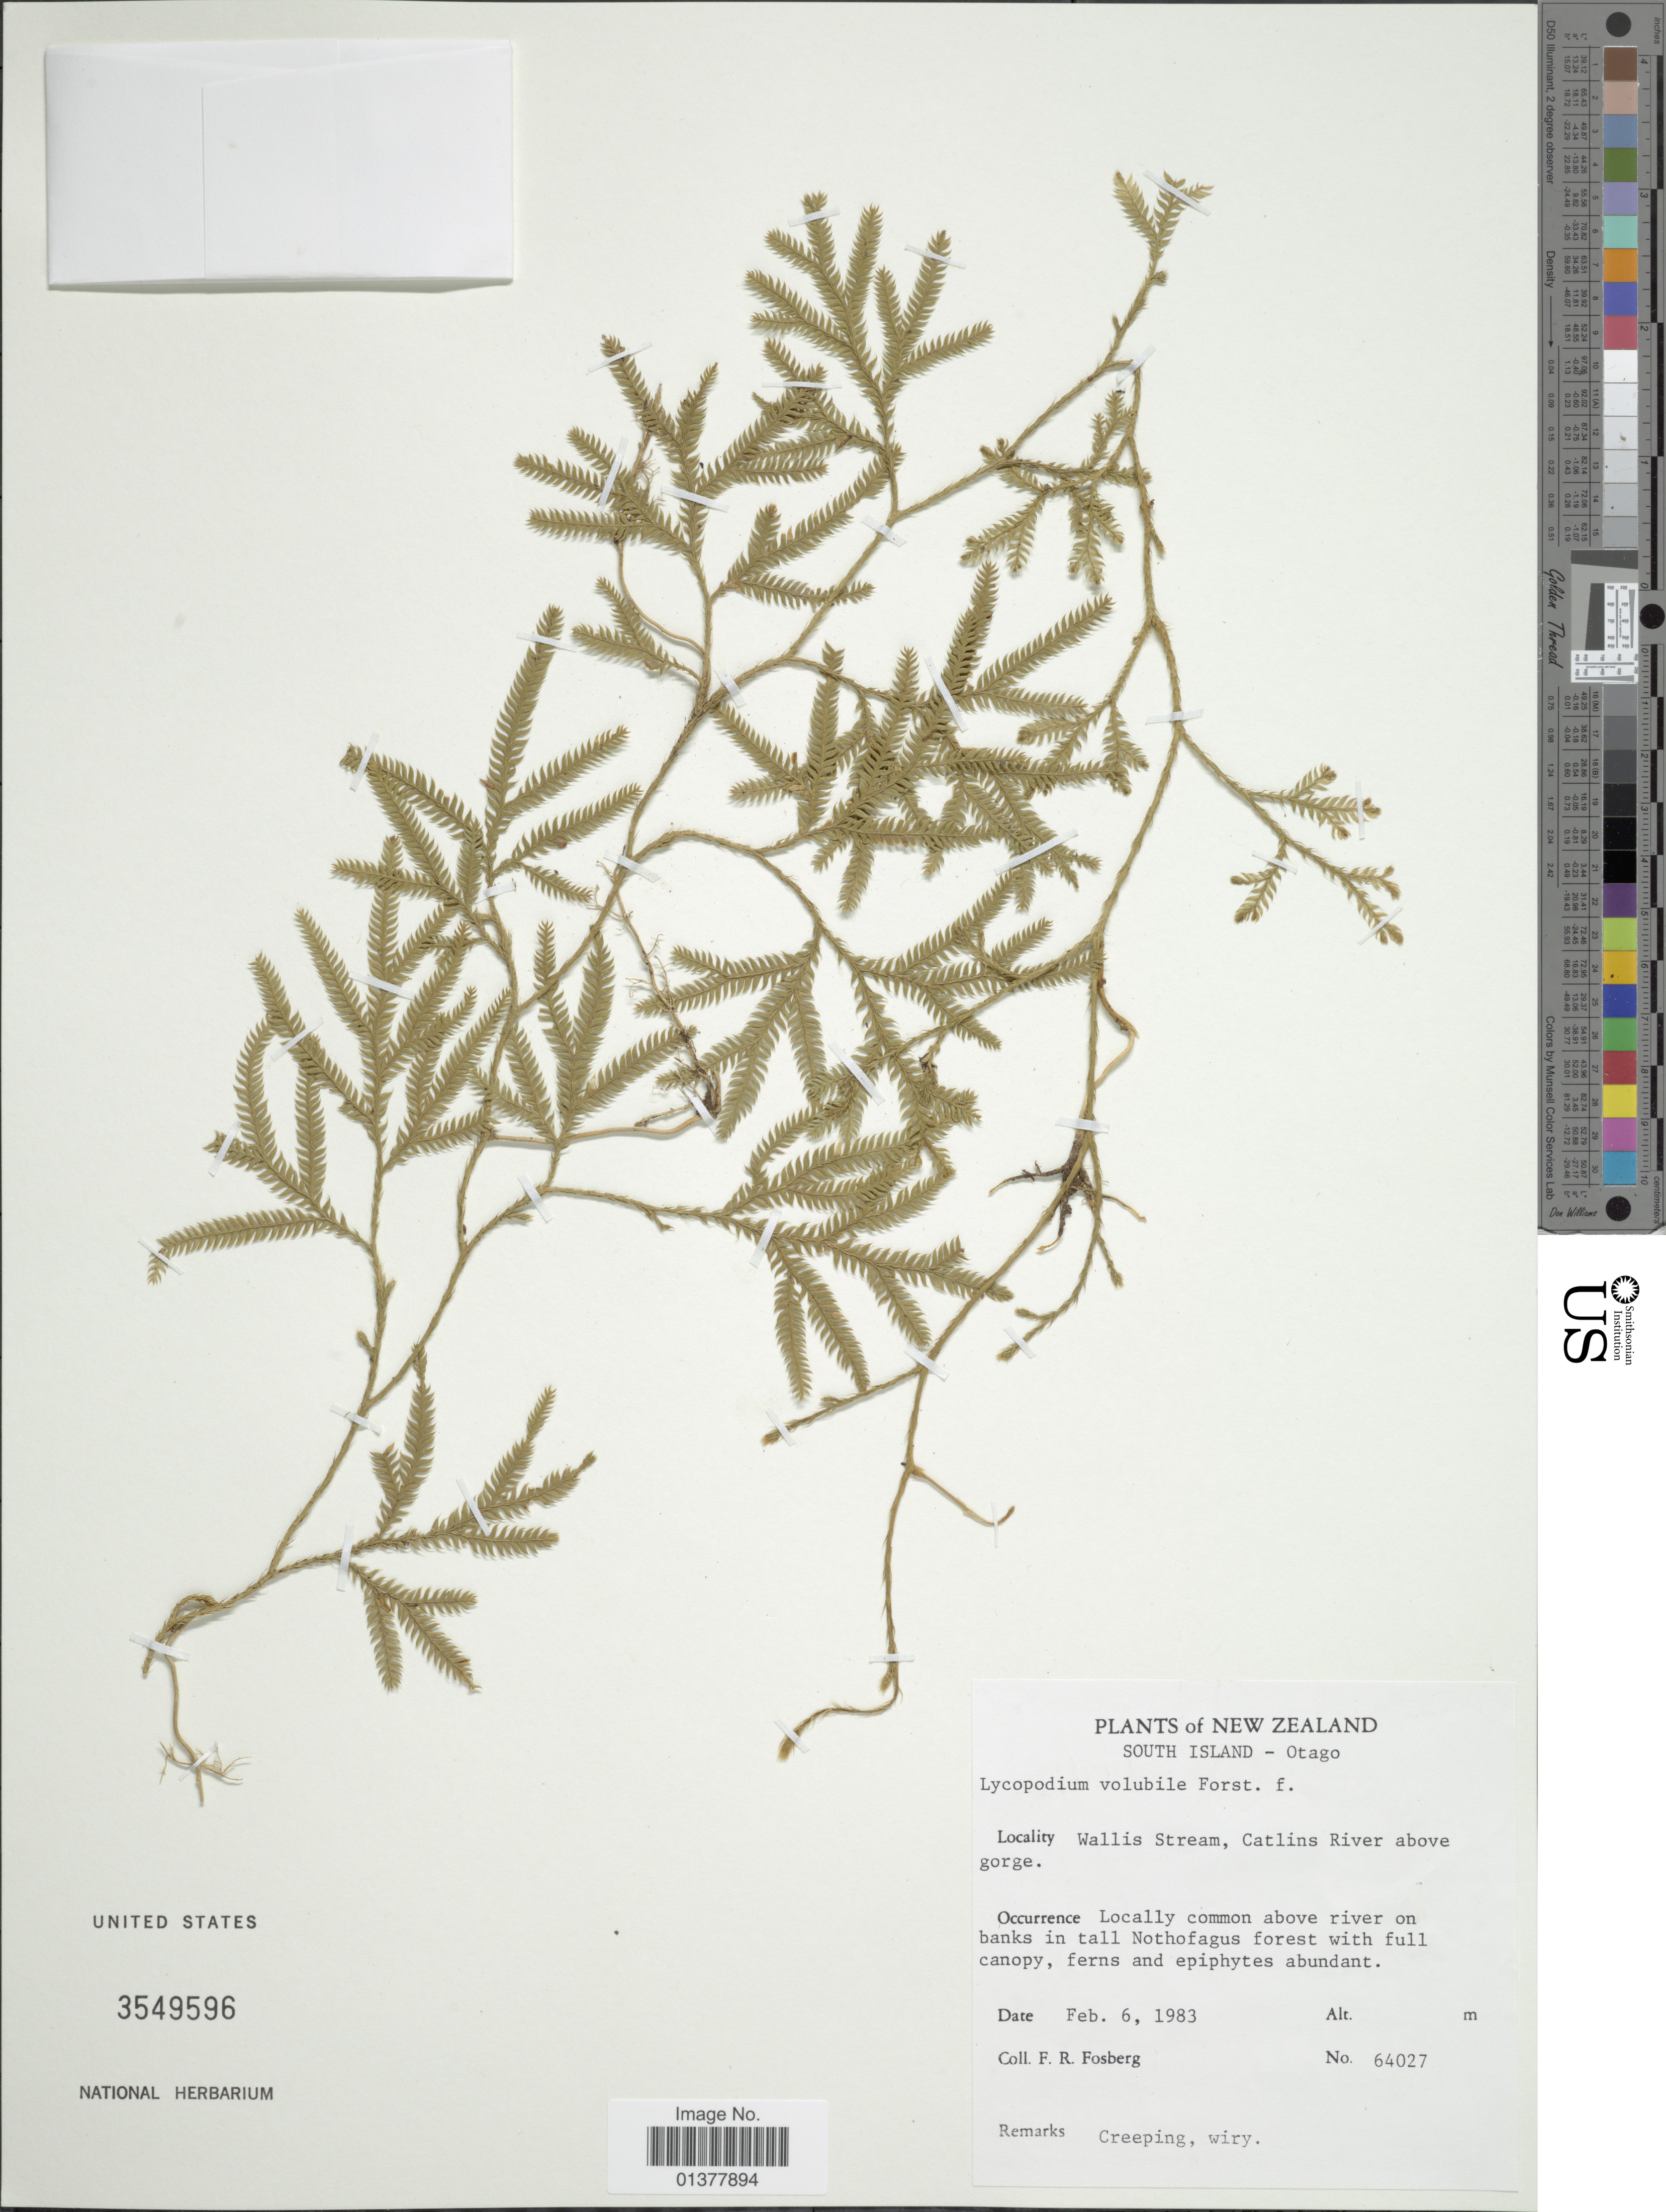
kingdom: Plantae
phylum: Tracheophyta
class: Lycopodiopsida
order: Lycopodiales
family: Lycopodiaceae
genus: Pseudodiphasium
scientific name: Pseudodiphasium volubile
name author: (G. Forst.) Holub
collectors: F. R. Fosberg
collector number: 64027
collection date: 1983-02-06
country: New Zealand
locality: Wallis stream, Catlins River above gorge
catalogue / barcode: US 3549596